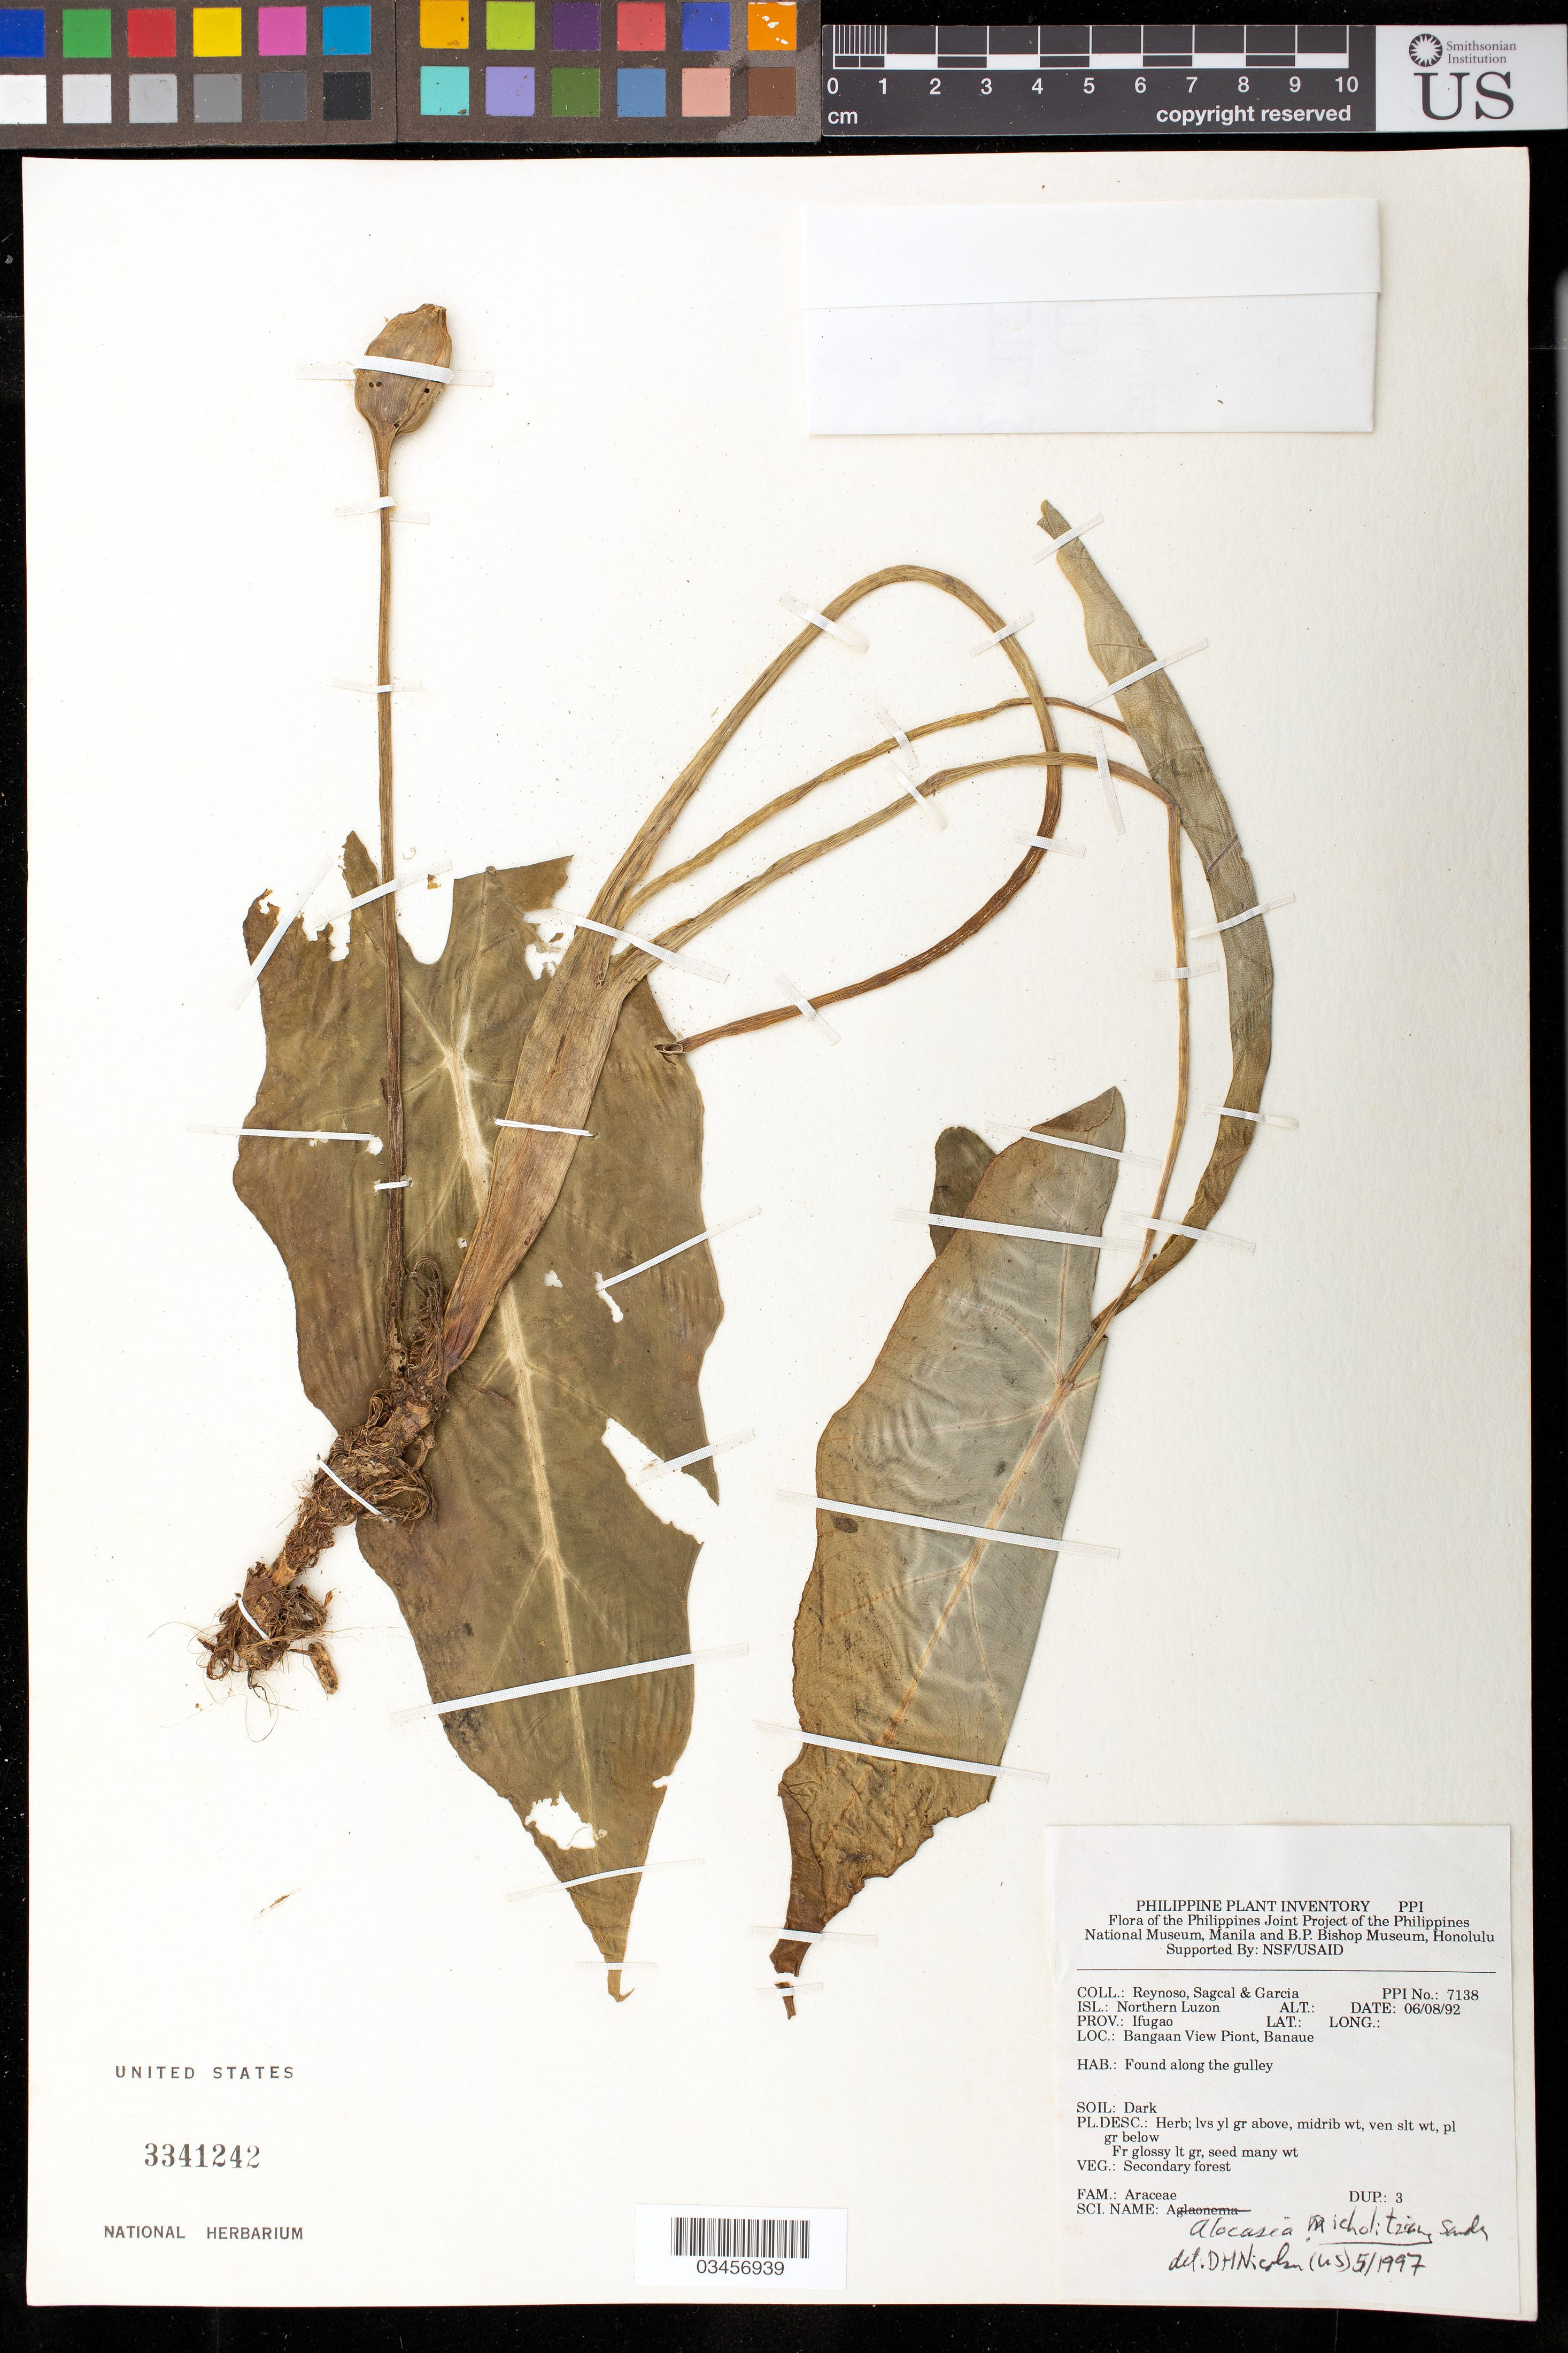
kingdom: Plantae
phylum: Tracheophyta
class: Liliopsida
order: Alismatales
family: Araceae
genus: Alocasia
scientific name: Alocasia micholitziana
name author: Sander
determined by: Nicolson, Dan H.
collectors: E. Reynoso, E. Sagcal & H. Garcia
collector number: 7138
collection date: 1992-08-06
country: Philippines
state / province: Cordillera (Administrative Region)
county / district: Ifugao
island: Luzon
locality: Bangaan View Point, Banaue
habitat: Secondary forest; found along the roadside. Soil dark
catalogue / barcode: US 3341242